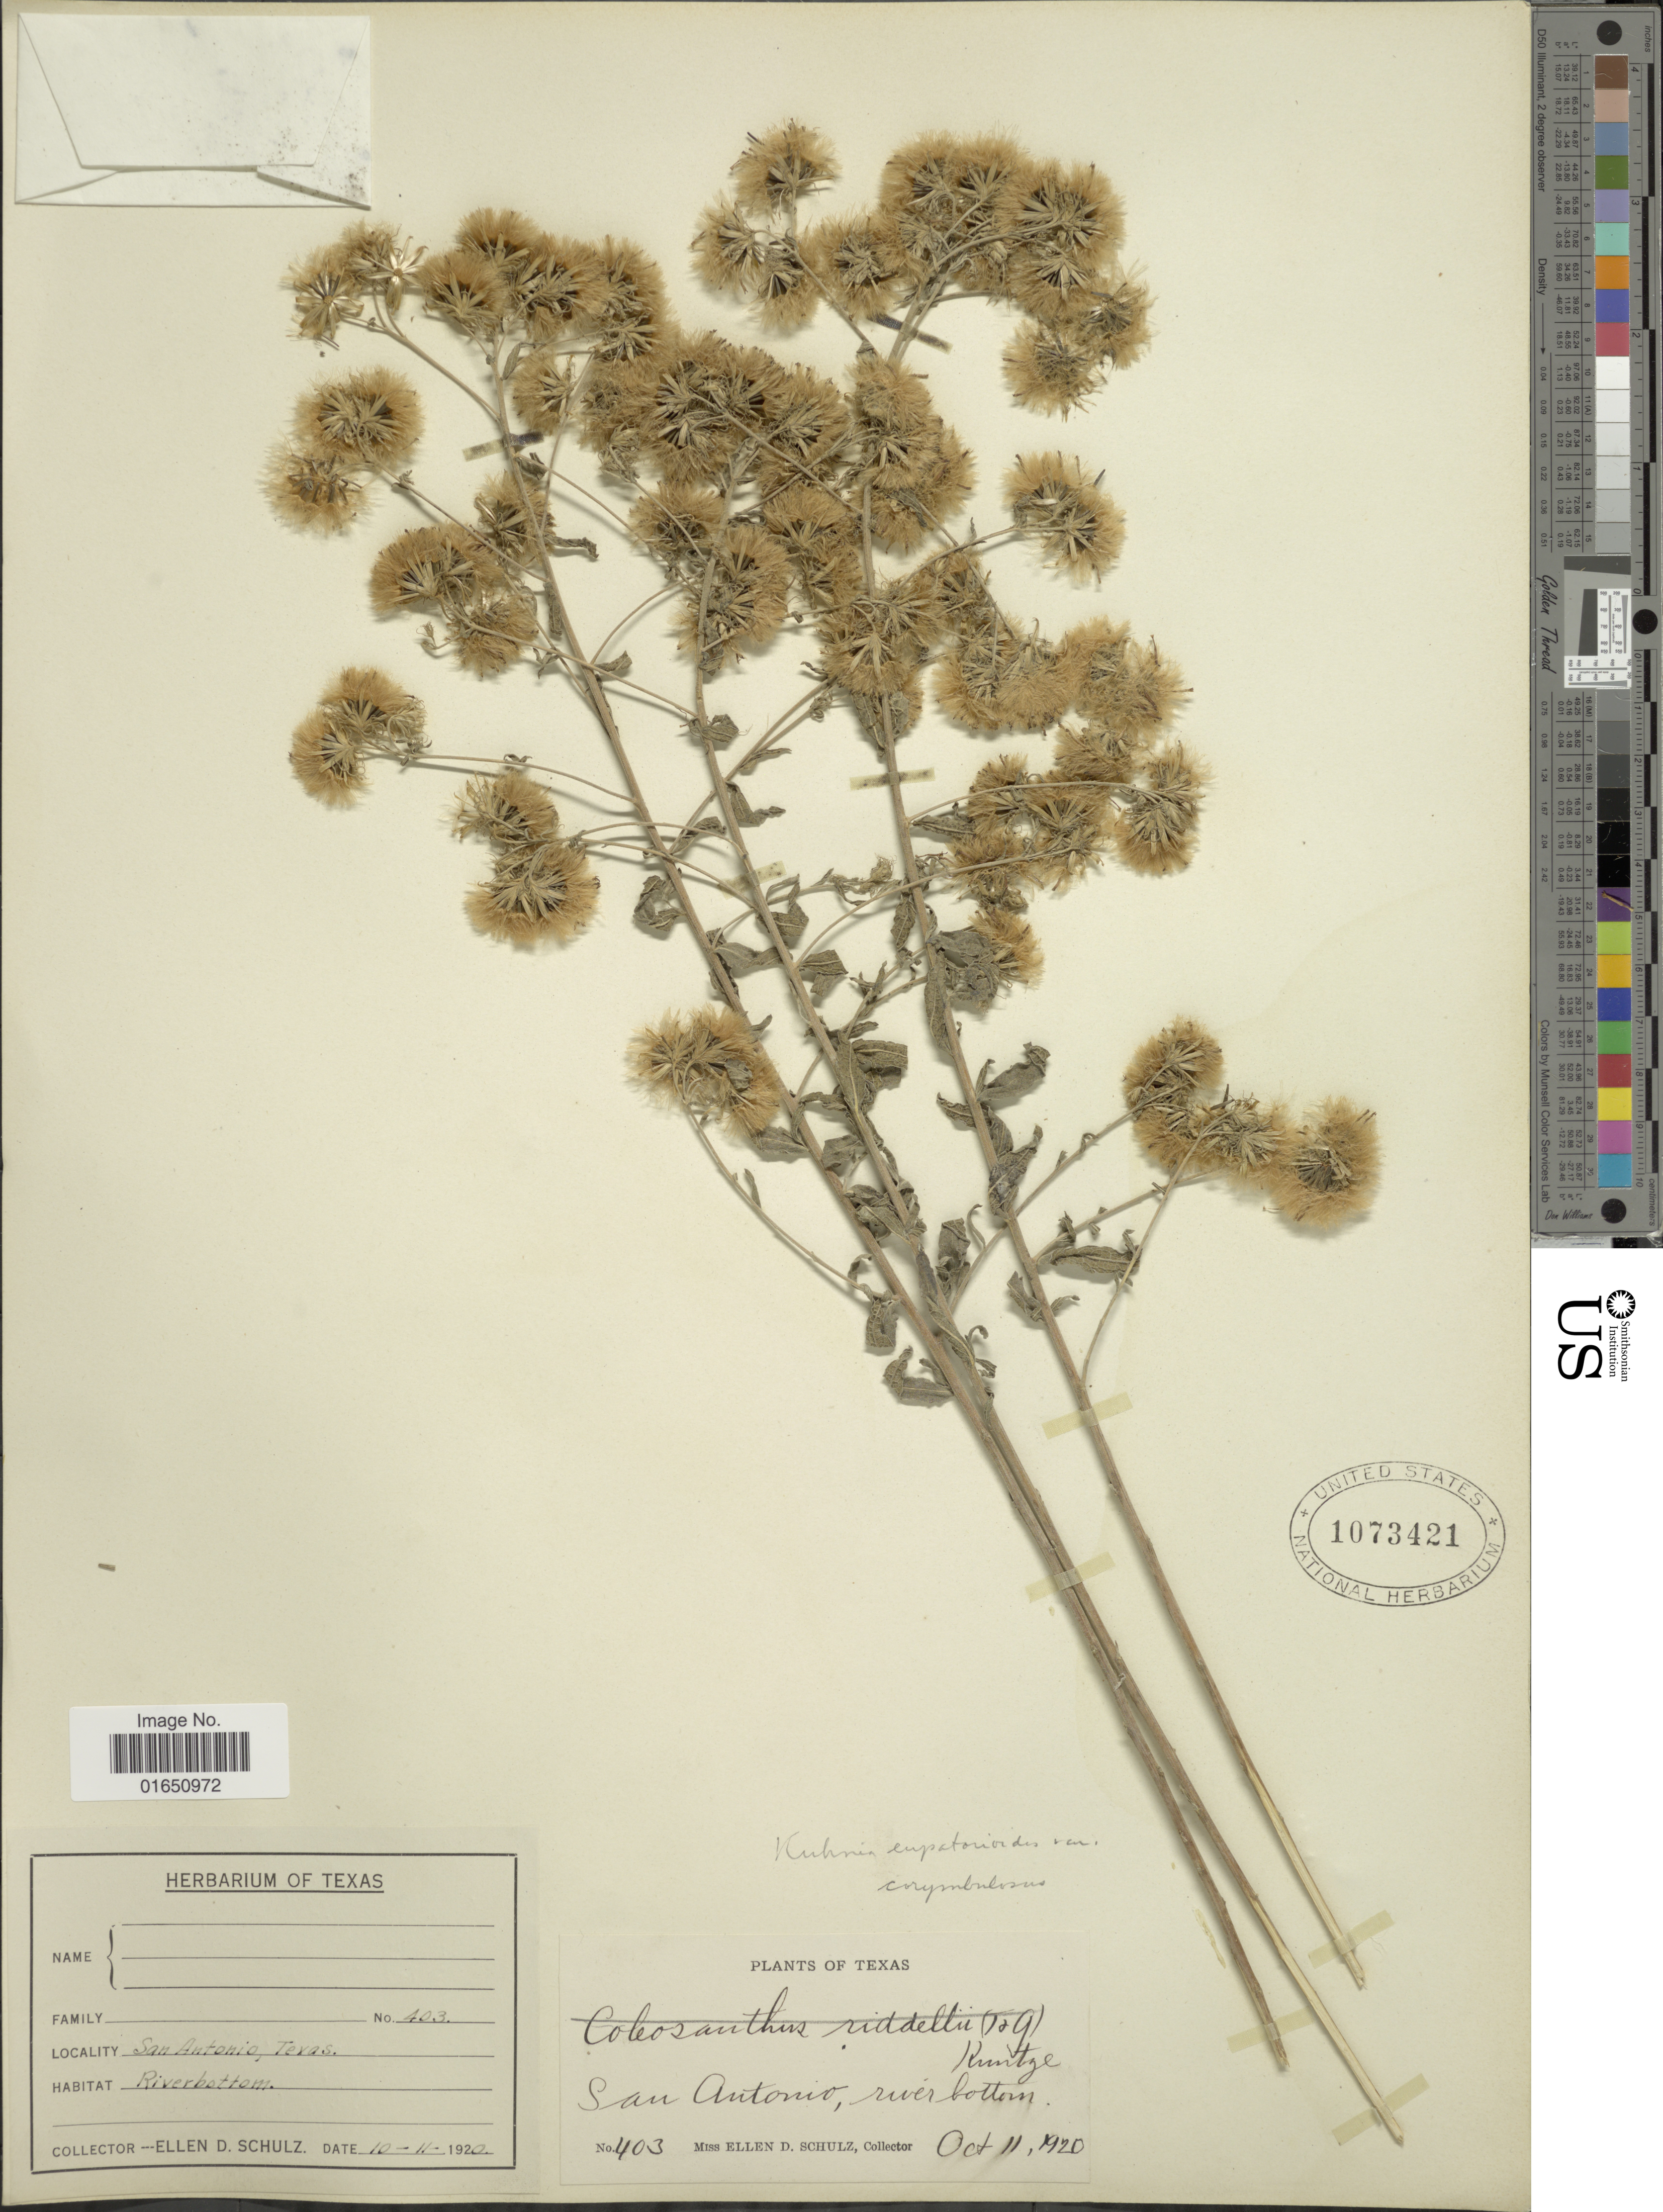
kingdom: Plantae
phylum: Tracheophyta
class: Magnoliopsida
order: Asterales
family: Asteraceae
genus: Brickellia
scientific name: Brickellia eupatorioides var. corymbulosa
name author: (Torr. & A. Gray) Shinners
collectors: E. D. Schulz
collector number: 403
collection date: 1920-10-11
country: United States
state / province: Texas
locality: San Antonio, river bottom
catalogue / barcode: US 10737421